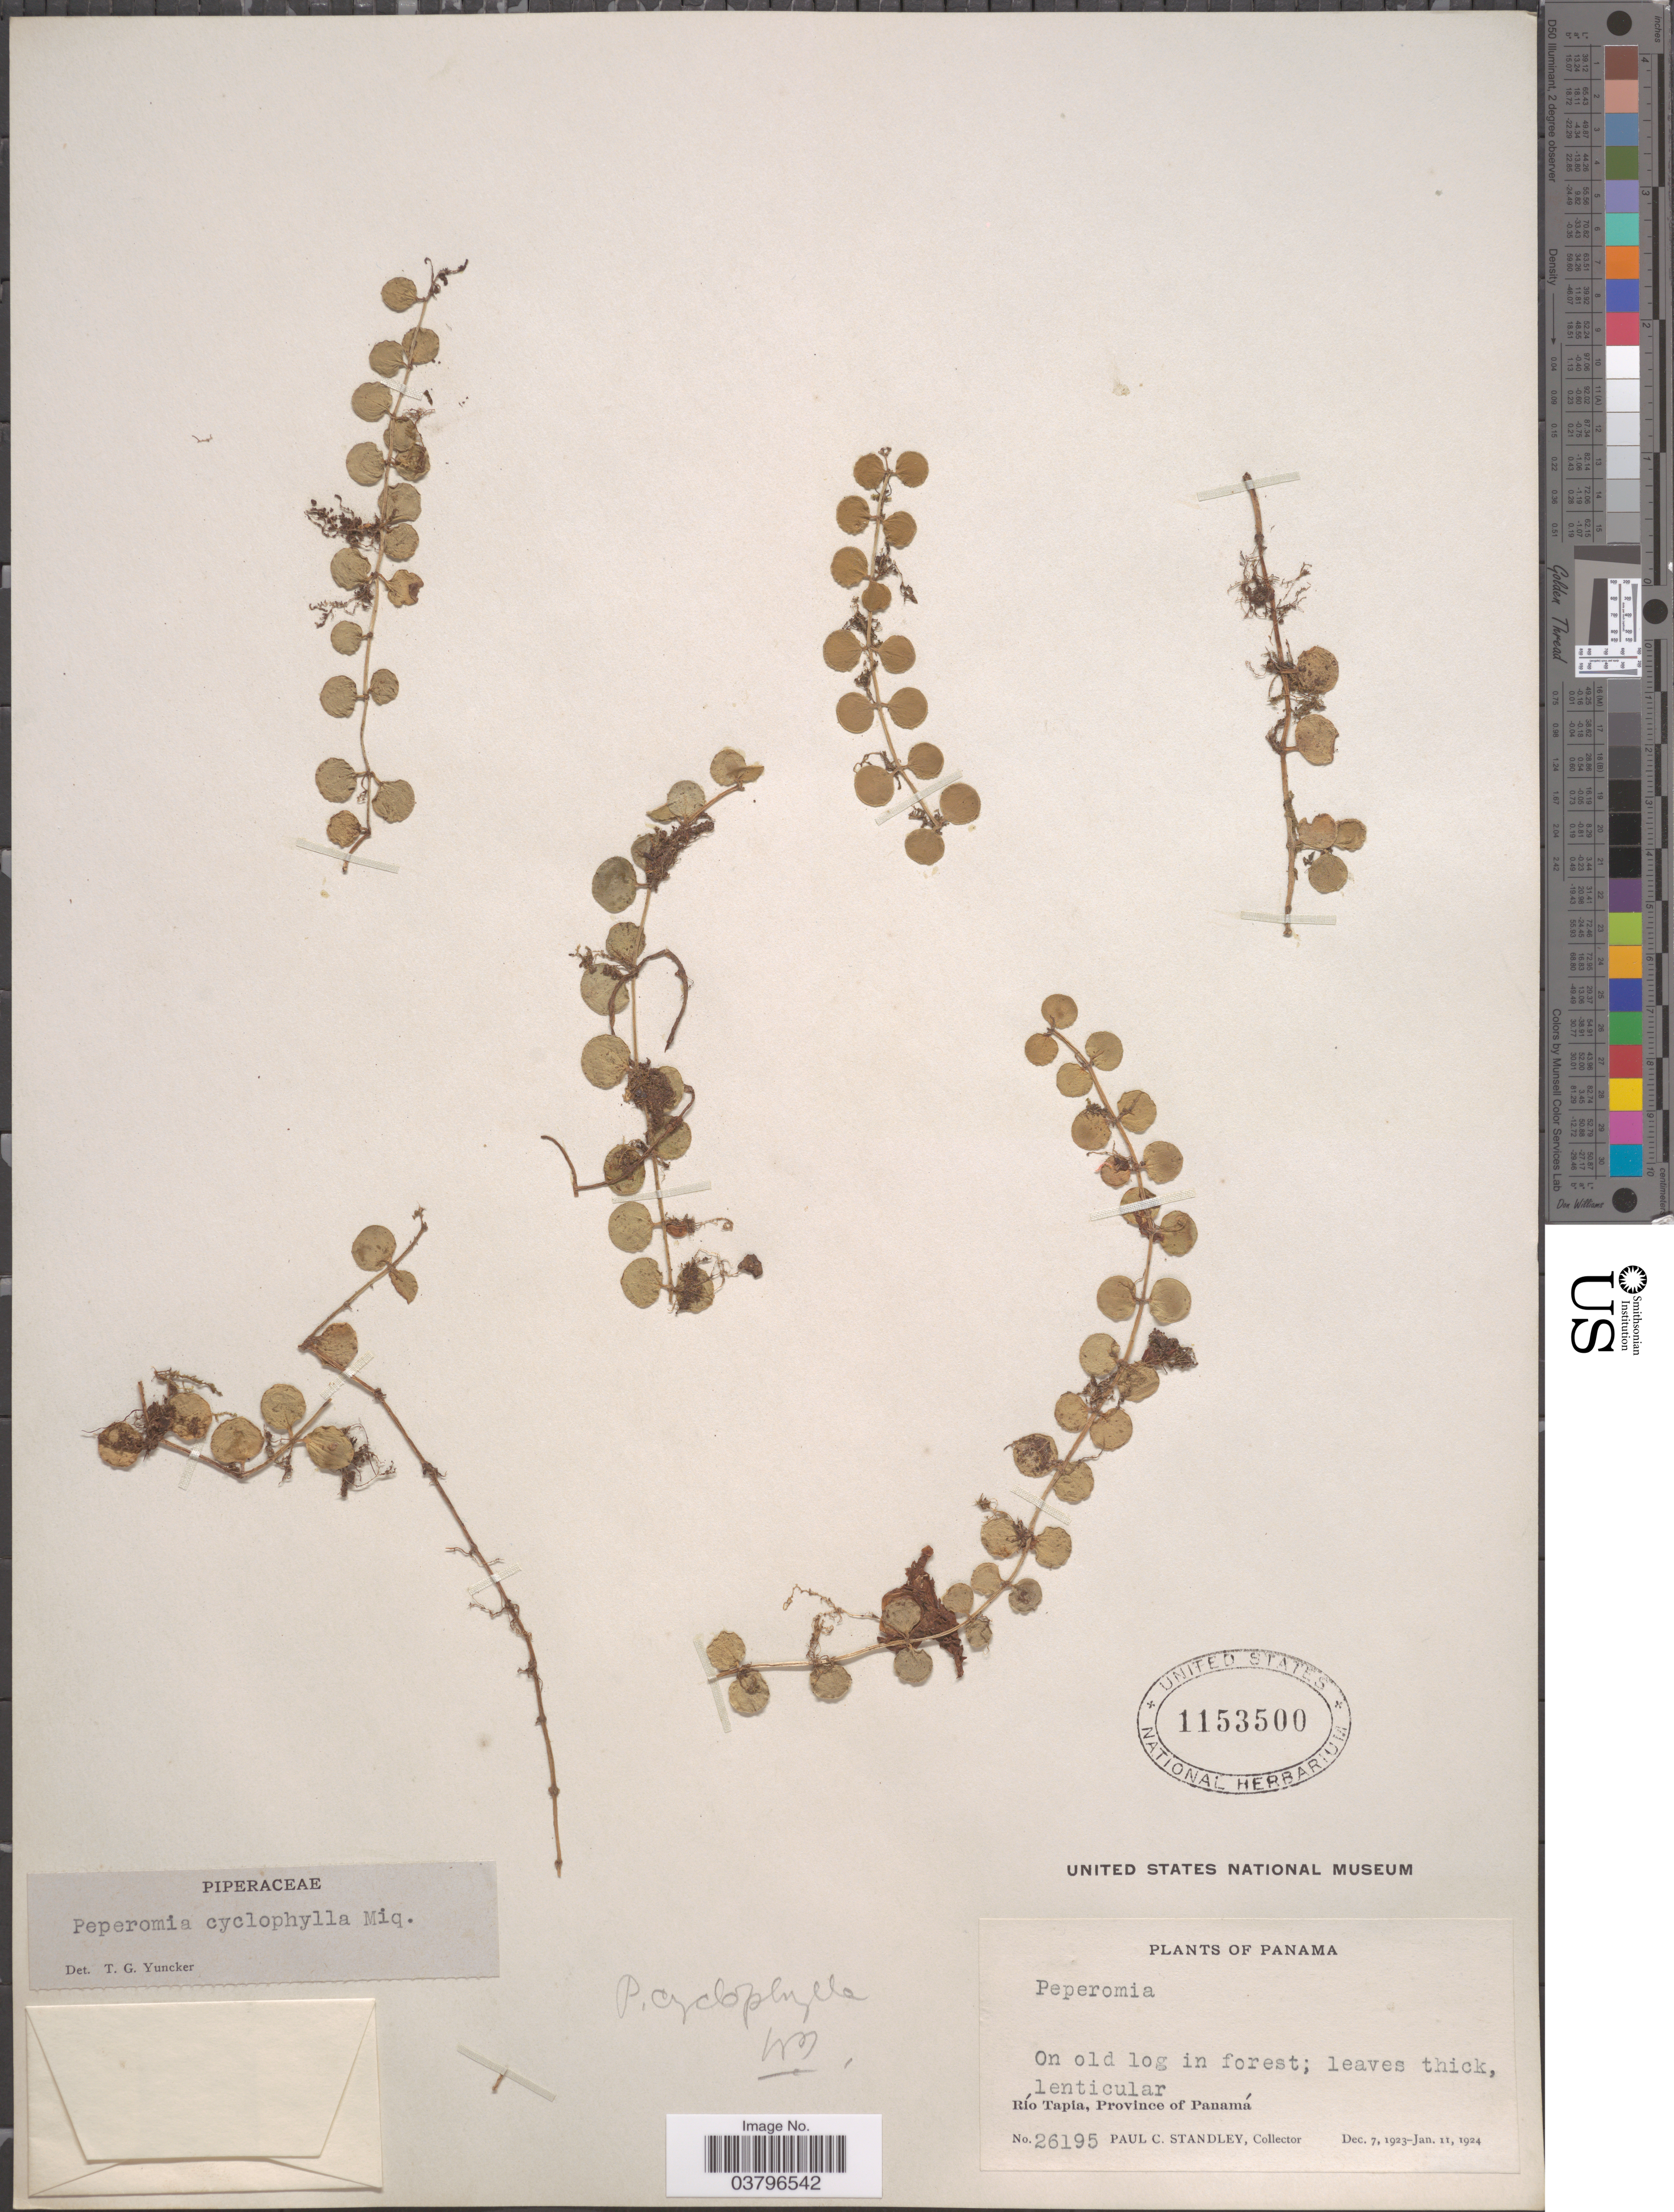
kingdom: Plantae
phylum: Tracheophyta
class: Magnoliopsida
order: Piperales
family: Piperaceae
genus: Peperomia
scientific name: Peperomia cyclophylla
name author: Miq.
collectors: P. C. Standley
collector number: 26195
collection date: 1923-12-07/1924-01-11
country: Panama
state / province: Panamá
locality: Río Tapia.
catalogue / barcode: US 1153500